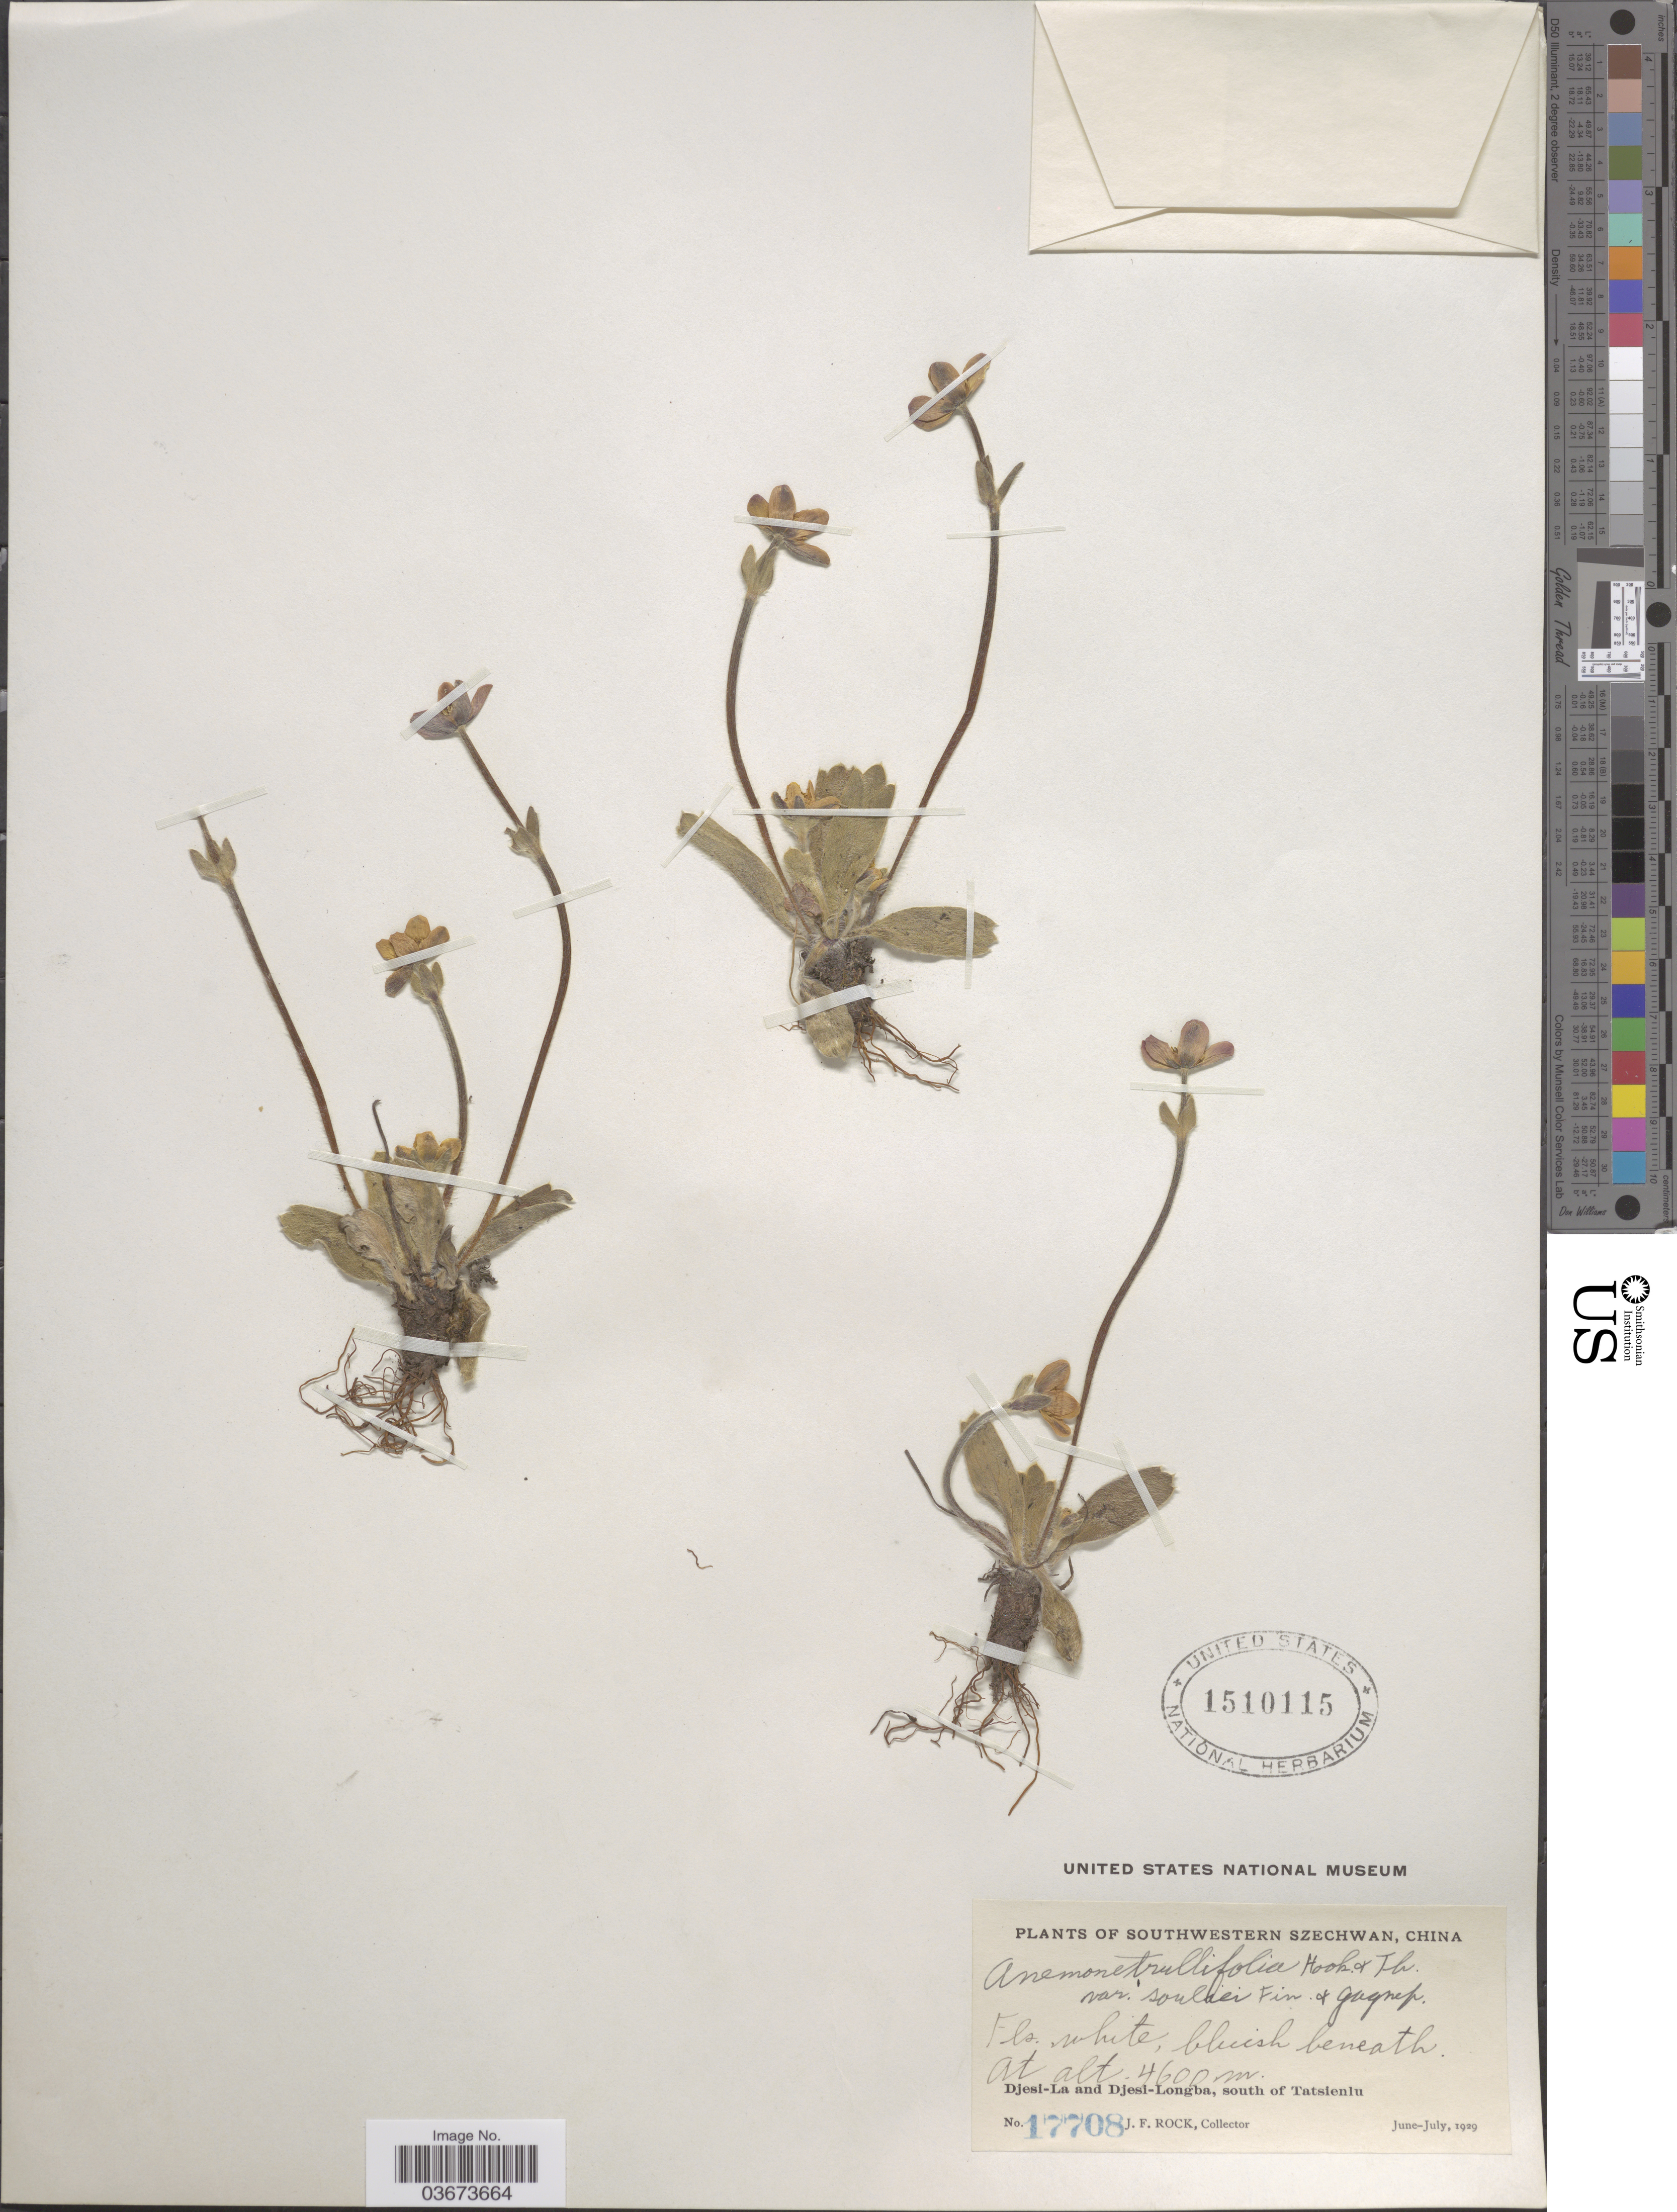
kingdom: Plantae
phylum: Tracheophyta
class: Magnoliopsida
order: Ranunculales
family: Ranunculaceae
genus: Anemone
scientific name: Anemone coelestina var. linearis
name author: (Brühl) Ziman & B.E. Dutton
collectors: J. Rock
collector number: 17708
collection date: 1929-06/1929-07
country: China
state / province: Sichuan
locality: Southwestern Szechwan. Djesi-La and Djesi-Longba, south of Tatsienlu.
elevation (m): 4600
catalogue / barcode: US 1510115